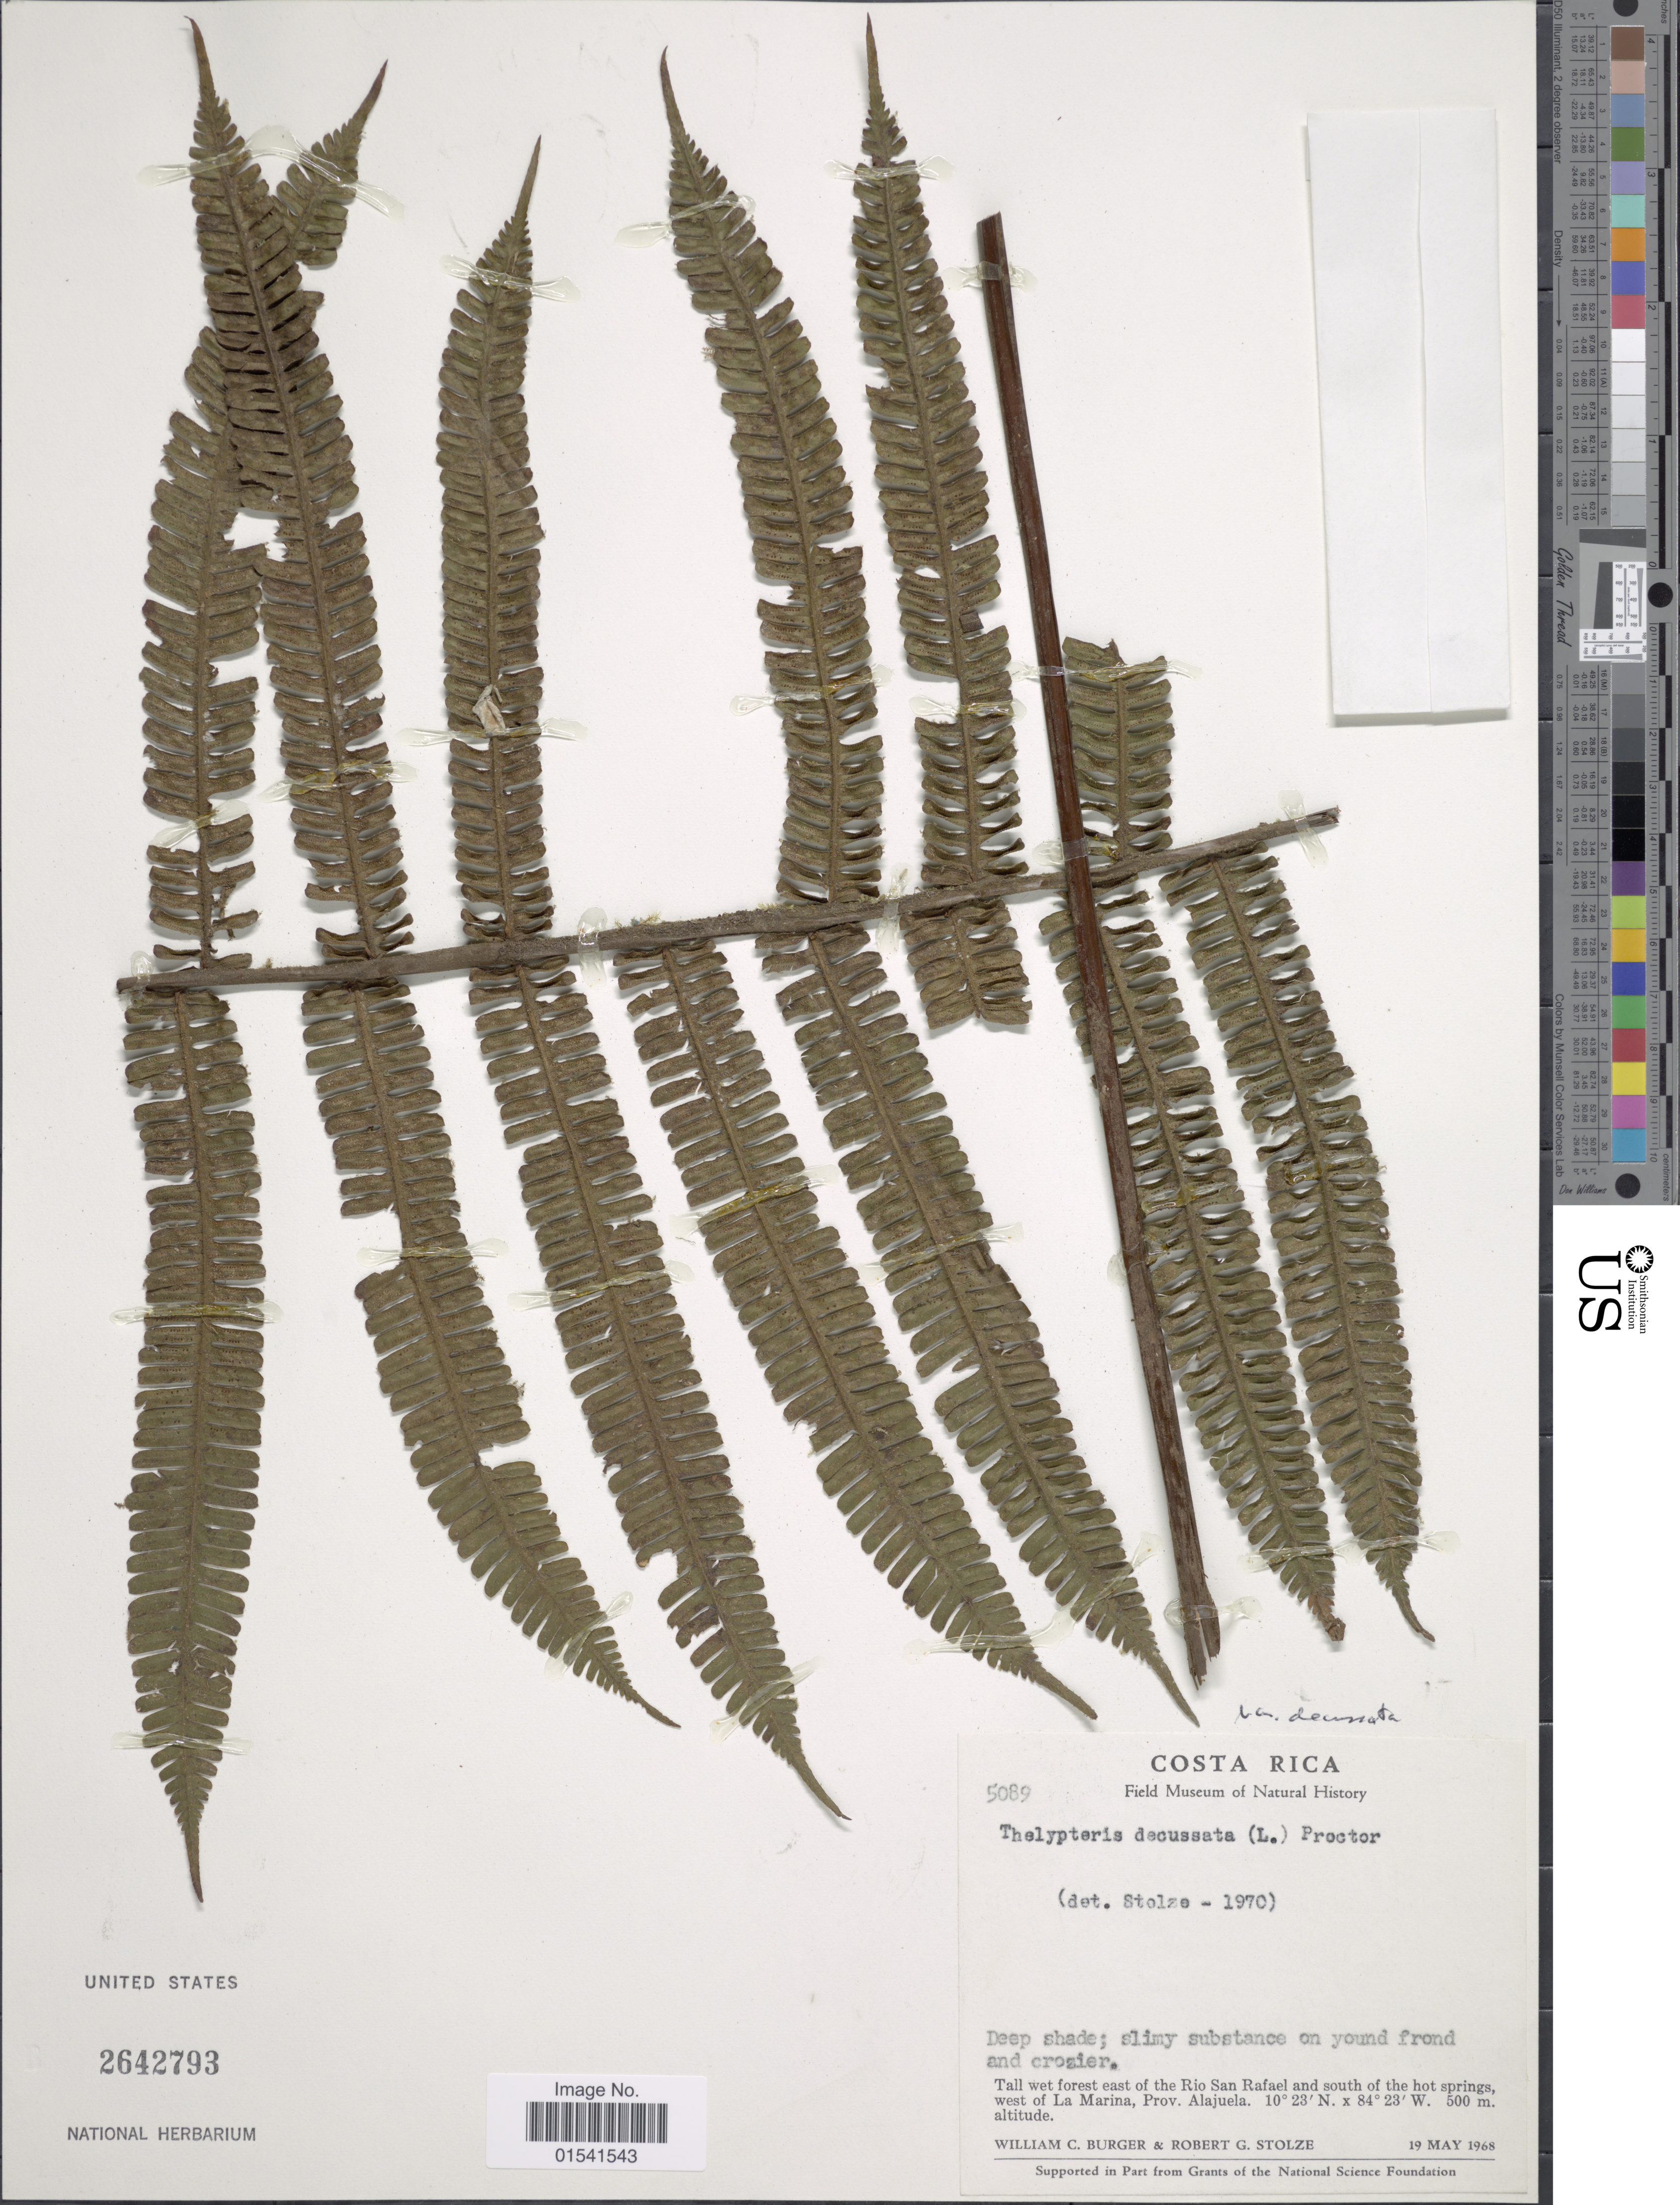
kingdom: Plantae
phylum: Tracheophyta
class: Polypodiopsida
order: Polypodiales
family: Thelypteridaceae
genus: Steiropteris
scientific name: Steiropteris decussata var. decussata (L.) comb. nov., ined. 2015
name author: (L.)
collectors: W. Burger & R. G. Stolze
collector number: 5089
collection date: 1968-05-19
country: Costa Rica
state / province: Alajuela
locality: Tall wet forest east of the Rio San Rafael and south of the hot springs, west of La Marina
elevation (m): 500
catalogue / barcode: US 2642793